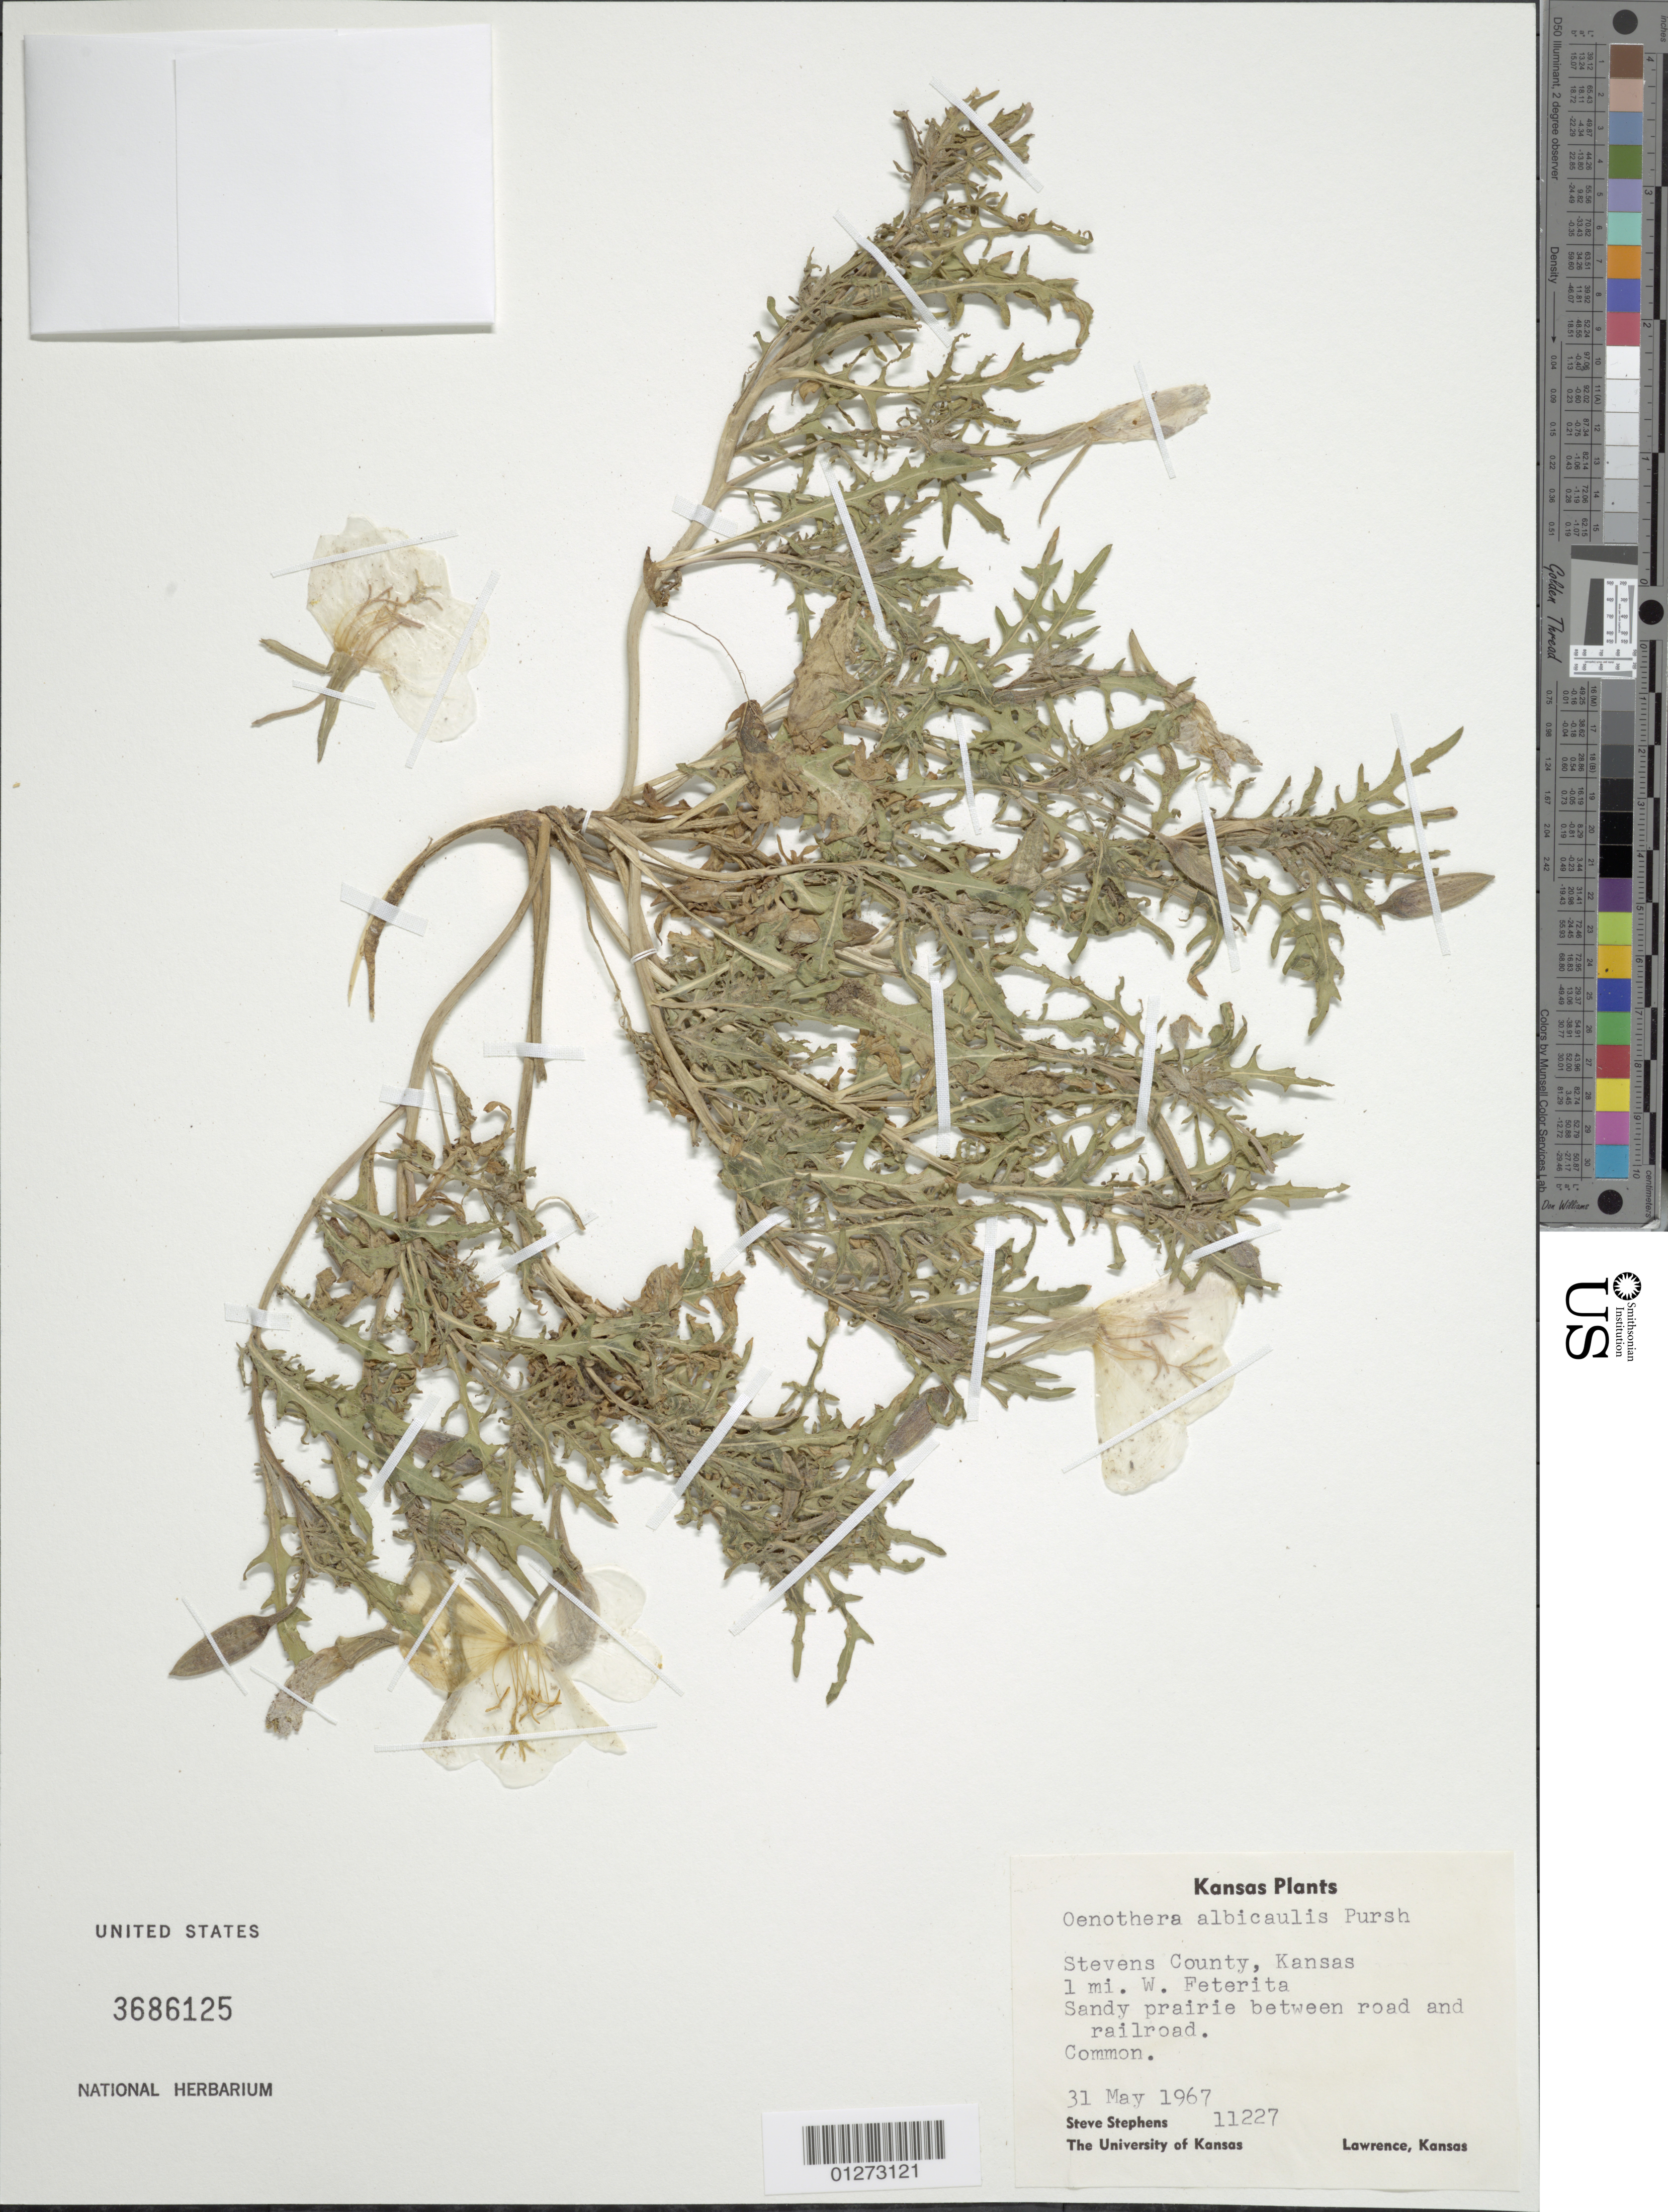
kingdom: Plantae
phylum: Tracheophyta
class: Magnoliopsida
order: Myrtales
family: Onagraceae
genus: Oenothera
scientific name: Oenothera albicaulis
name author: Pursh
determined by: Wagner, W. L., (BOT), Smithsonian Institution - National Museum of Natural History (UNITED STATES)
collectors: S. Stephens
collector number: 11227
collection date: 1967-05-31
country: United States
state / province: Kansas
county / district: Stevens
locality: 1 mi. W. Feterita, between road and railroad.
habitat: Sandy prairie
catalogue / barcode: US 3686125